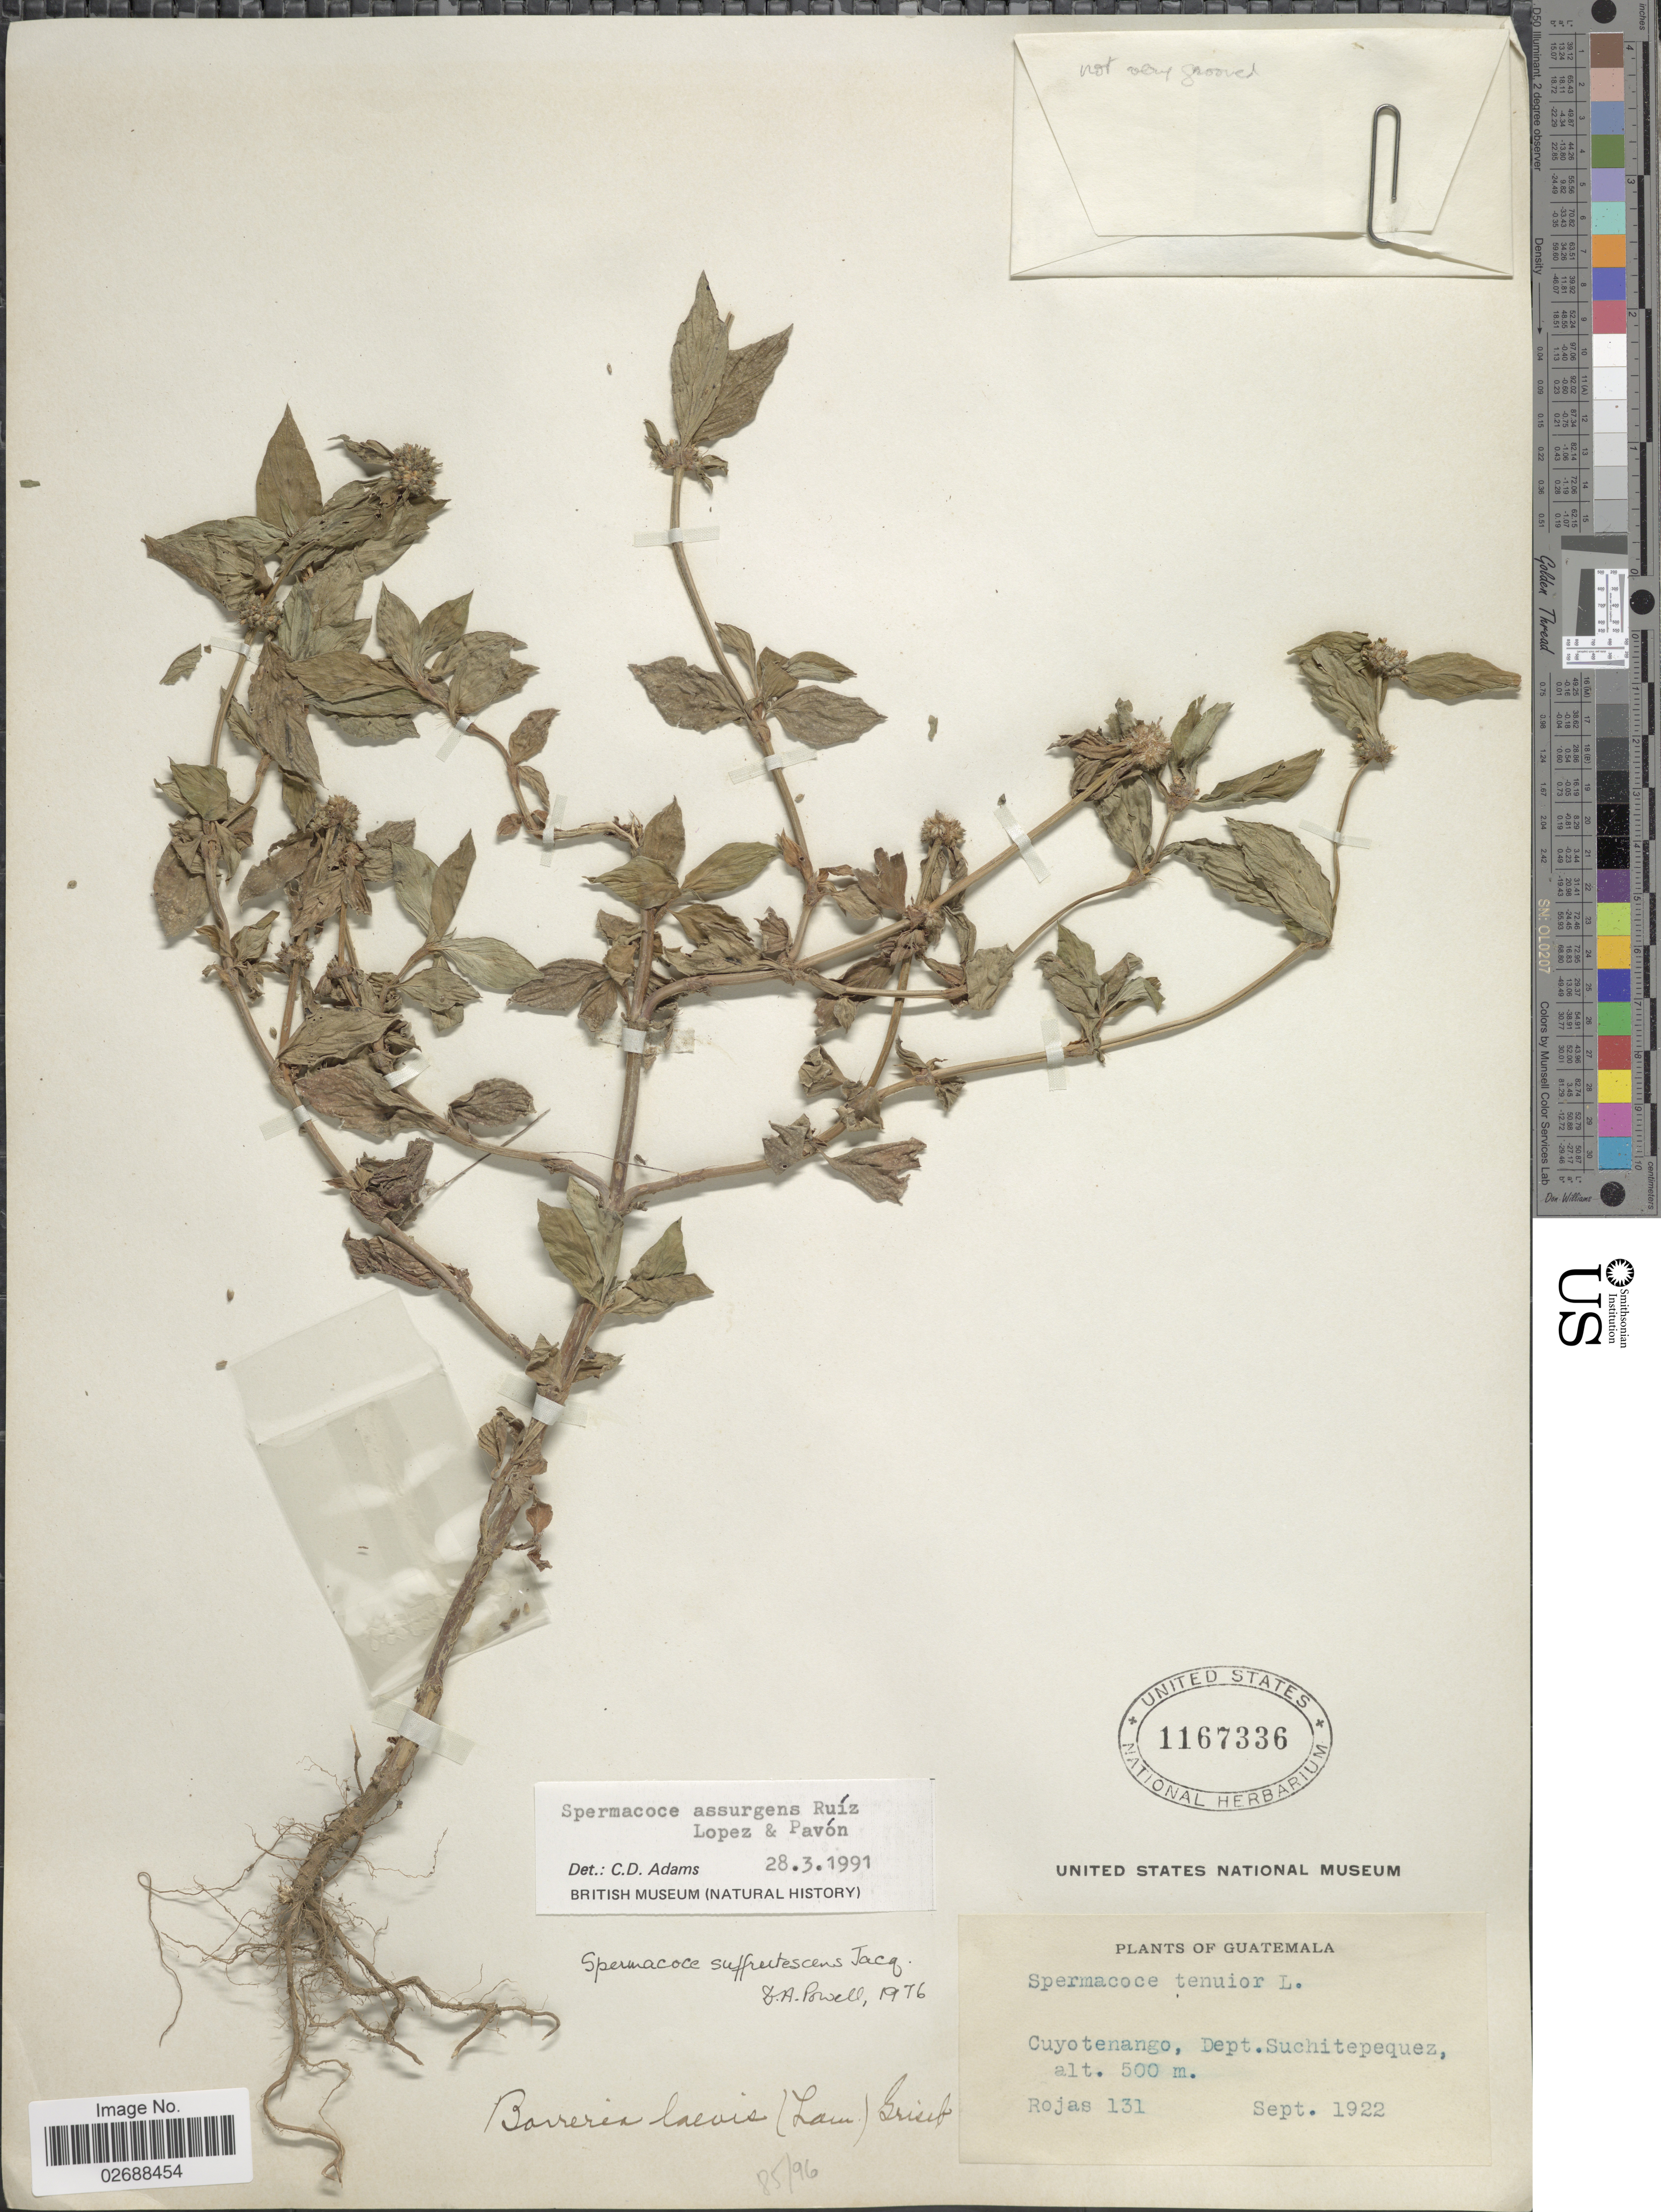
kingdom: Plantae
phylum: Tracheophyta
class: Magnoliopsida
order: Gentianales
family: Rubiaceae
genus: Spermacoce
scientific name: Spermacoce assurgens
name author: Ruiz & Pav.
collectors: Rojas, --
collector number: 131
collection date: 1922-09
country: Guatemala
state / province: Suchitepéquez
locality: Cuyotenango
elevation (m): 500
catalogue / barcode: US 1167336